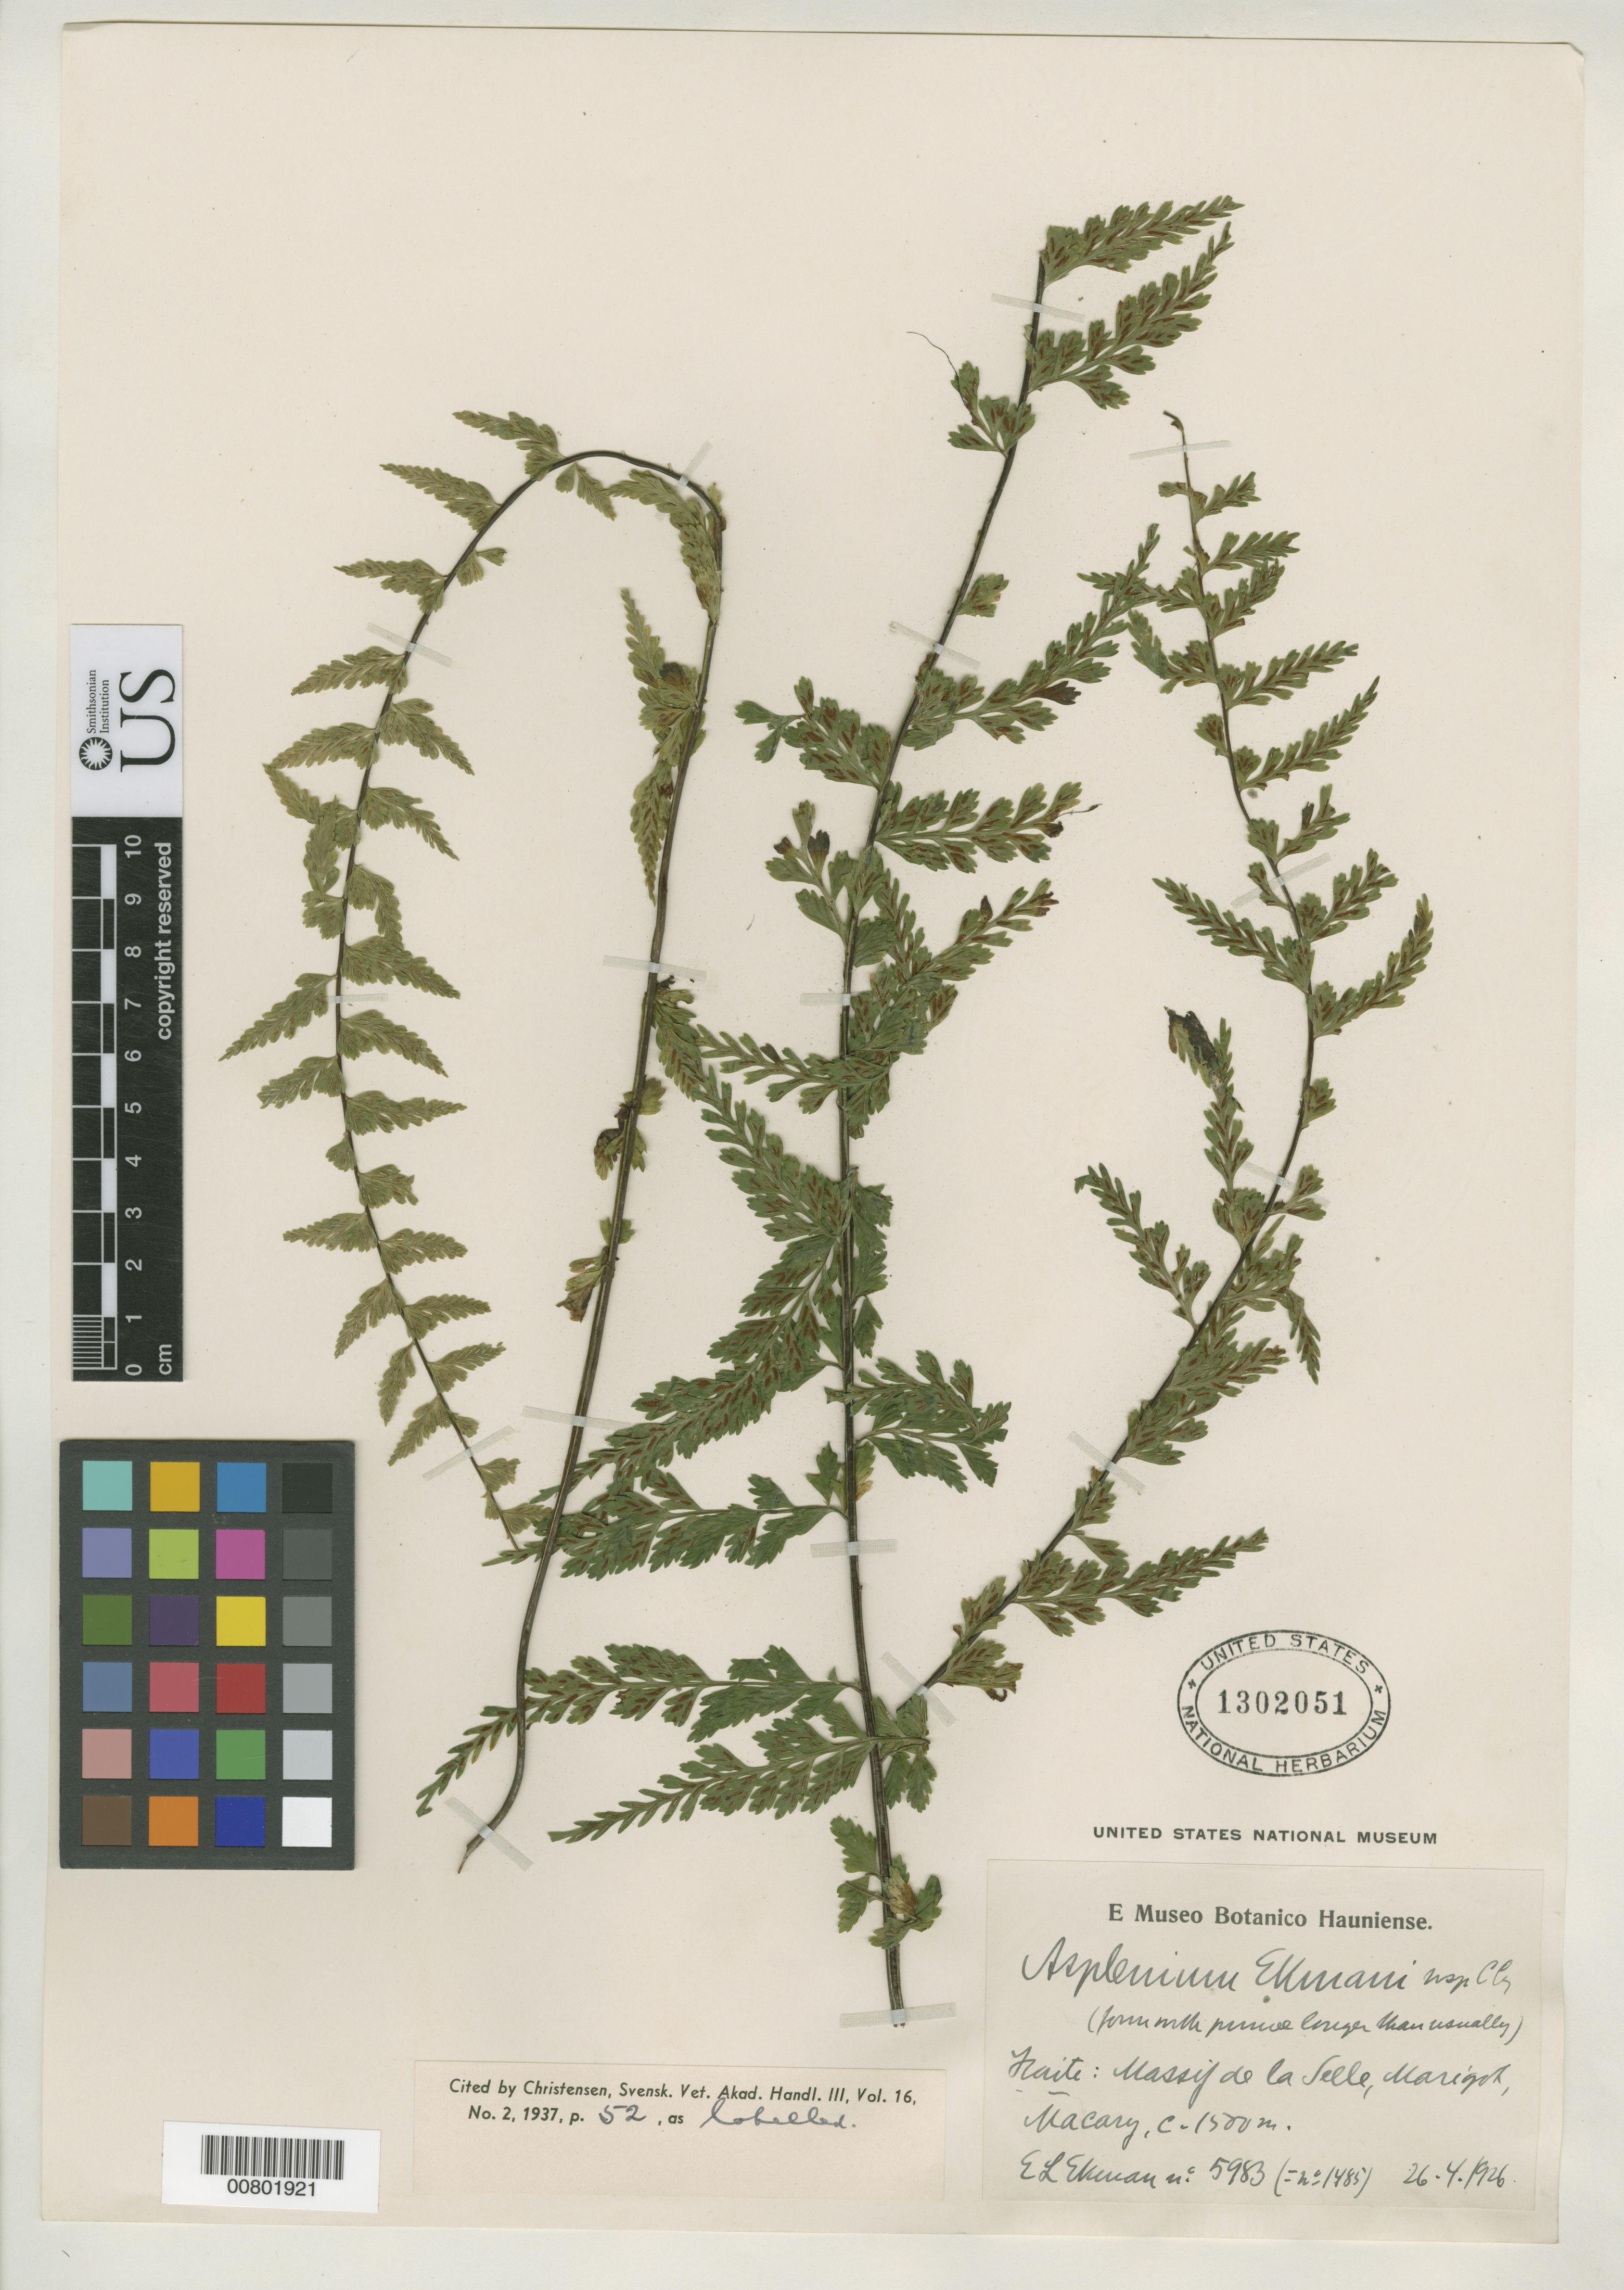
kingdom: Plantae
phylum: Tracheophyta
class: Polypodiopsida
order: Polypodiales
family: Aspleniaceae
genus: Asplenium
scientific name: Asplenium ekmanii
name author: C. Chr.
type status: Isotype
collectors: E. L. Ekman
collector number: H 5983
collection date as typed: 26 Apr 1926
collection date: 1926-04-26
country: Haiti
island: Hispaniola Island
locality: Massif de la Selle, Marigot, Secc. Macary.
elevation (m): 1500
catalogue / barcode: US 1302051